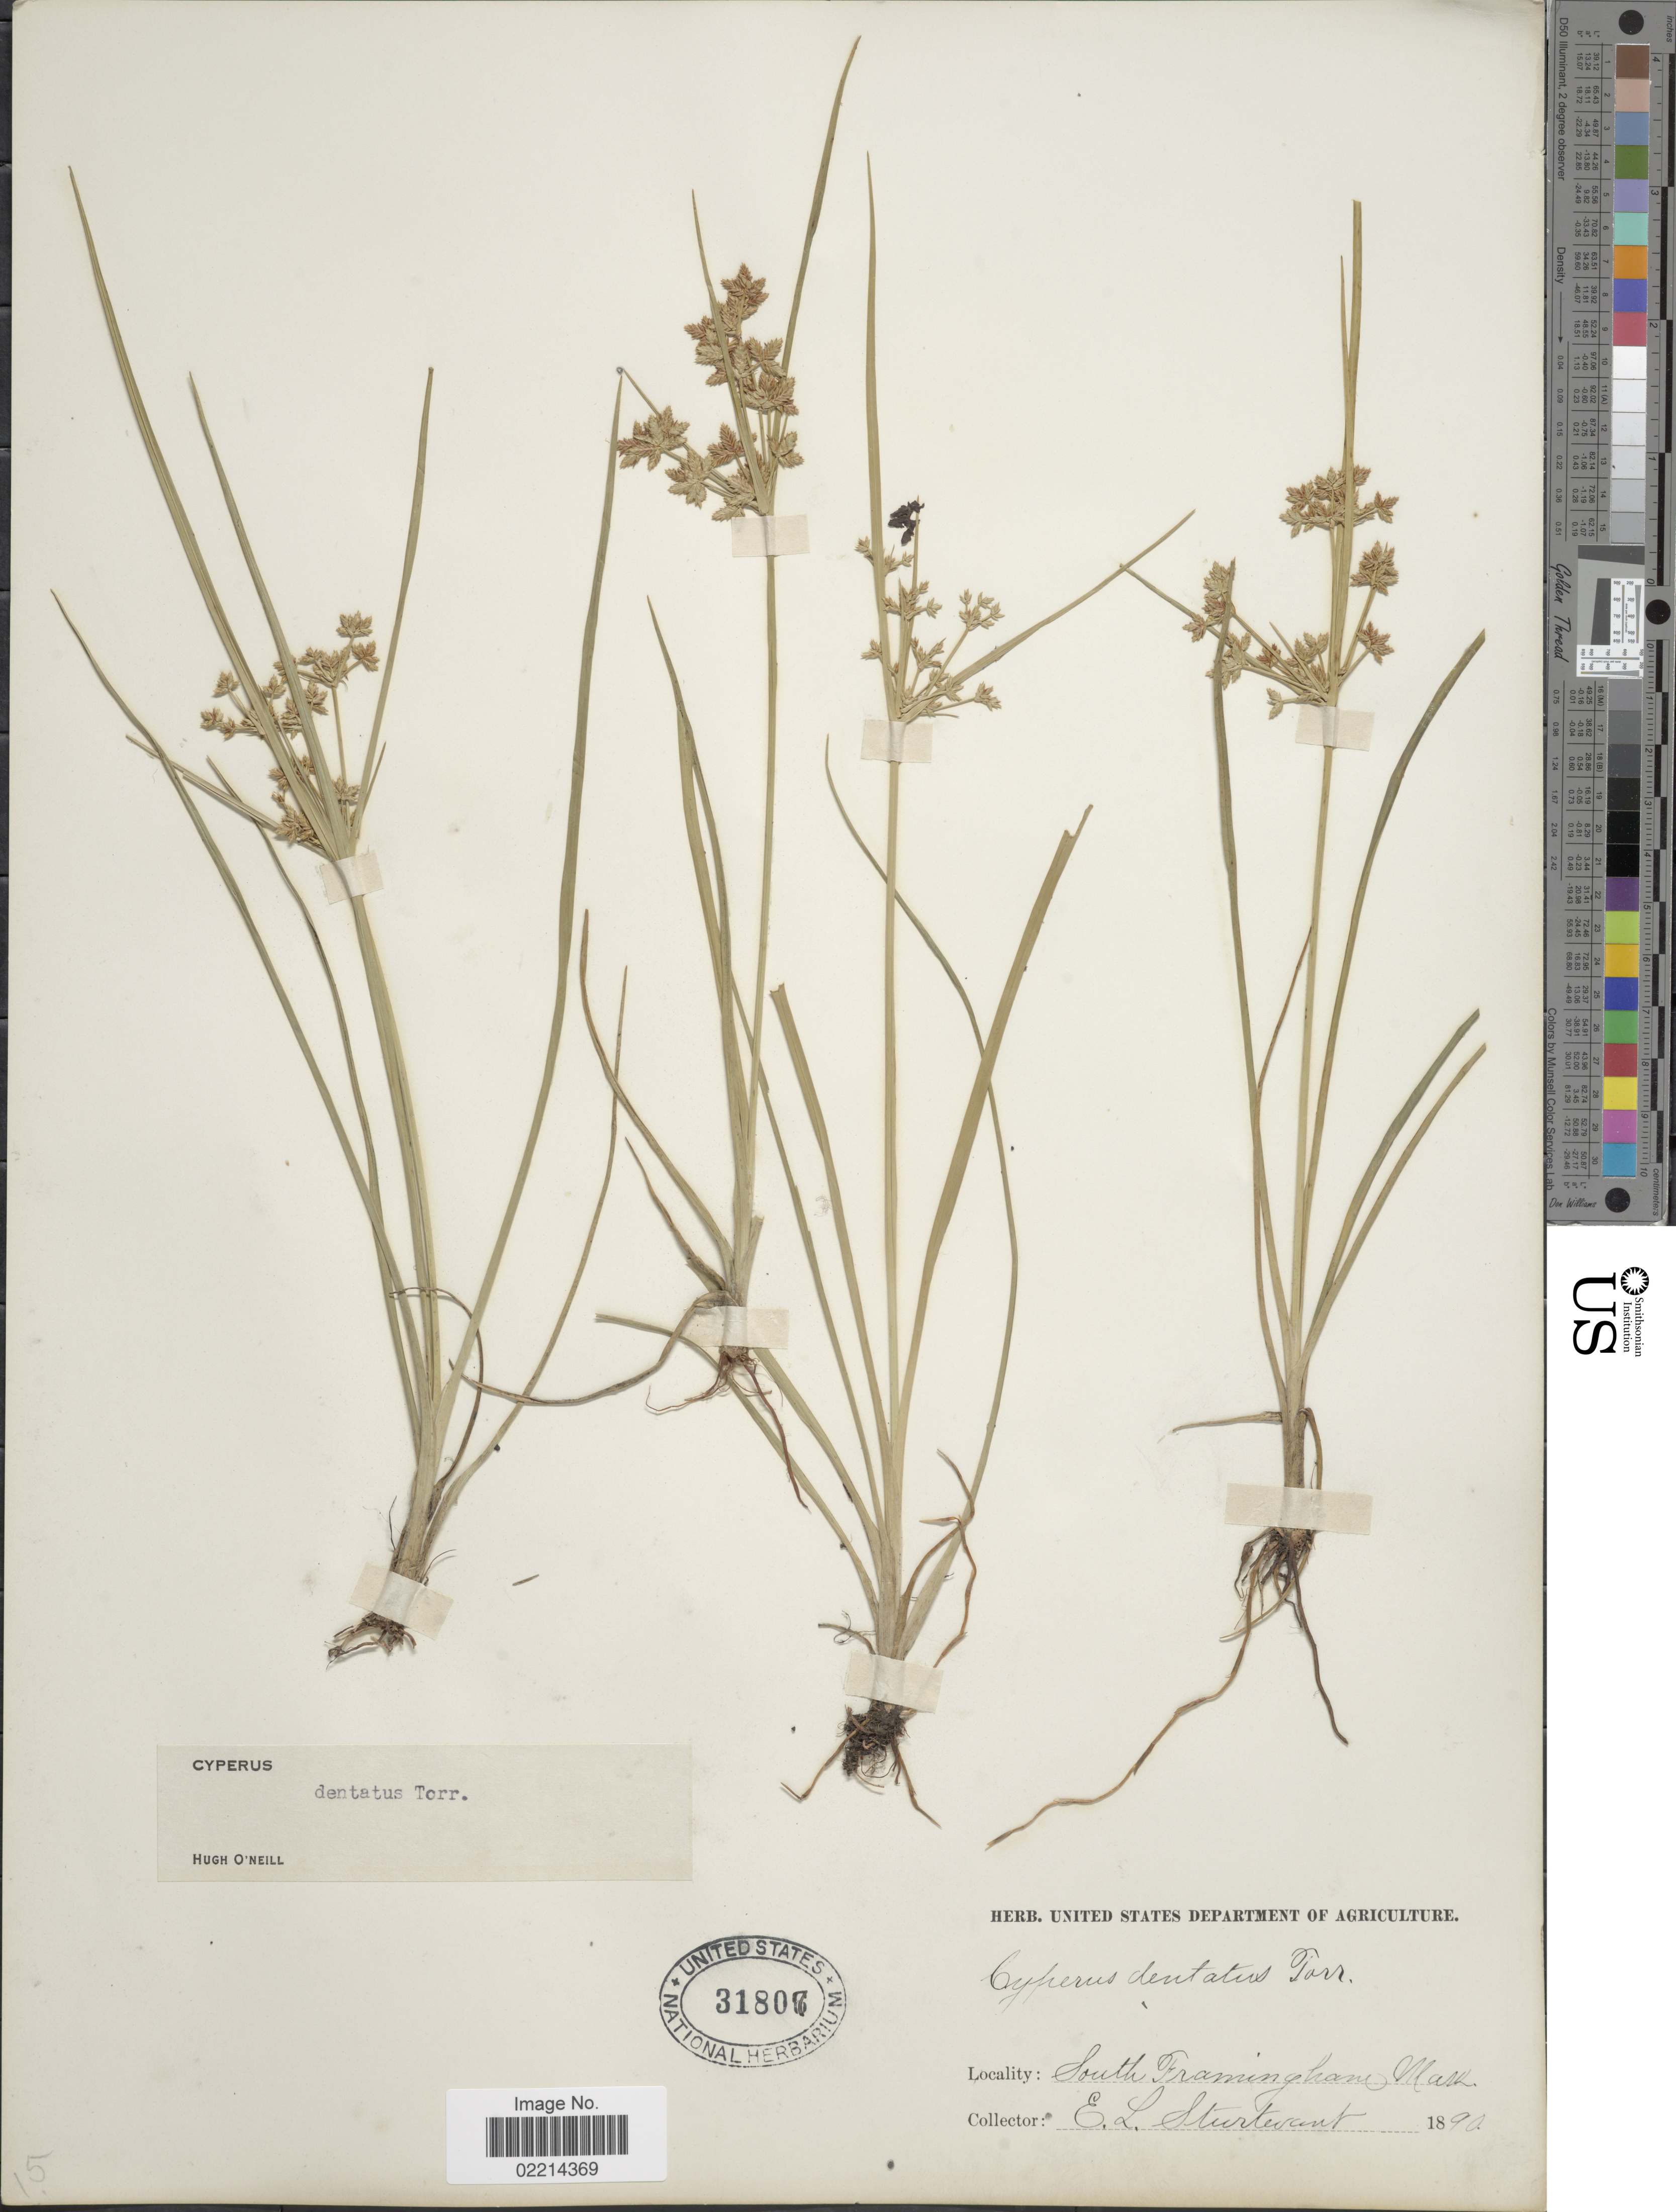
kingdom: Plantae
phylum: Tracheophyta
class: Liliopsida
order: Poales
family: Cyperaceae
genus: Cyperus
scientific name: Cyperus dentatus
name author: Torr.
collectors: E. Sturtevant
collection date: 1890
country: United States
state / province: Massachusetts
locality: South Framingham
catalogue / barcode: US 31807